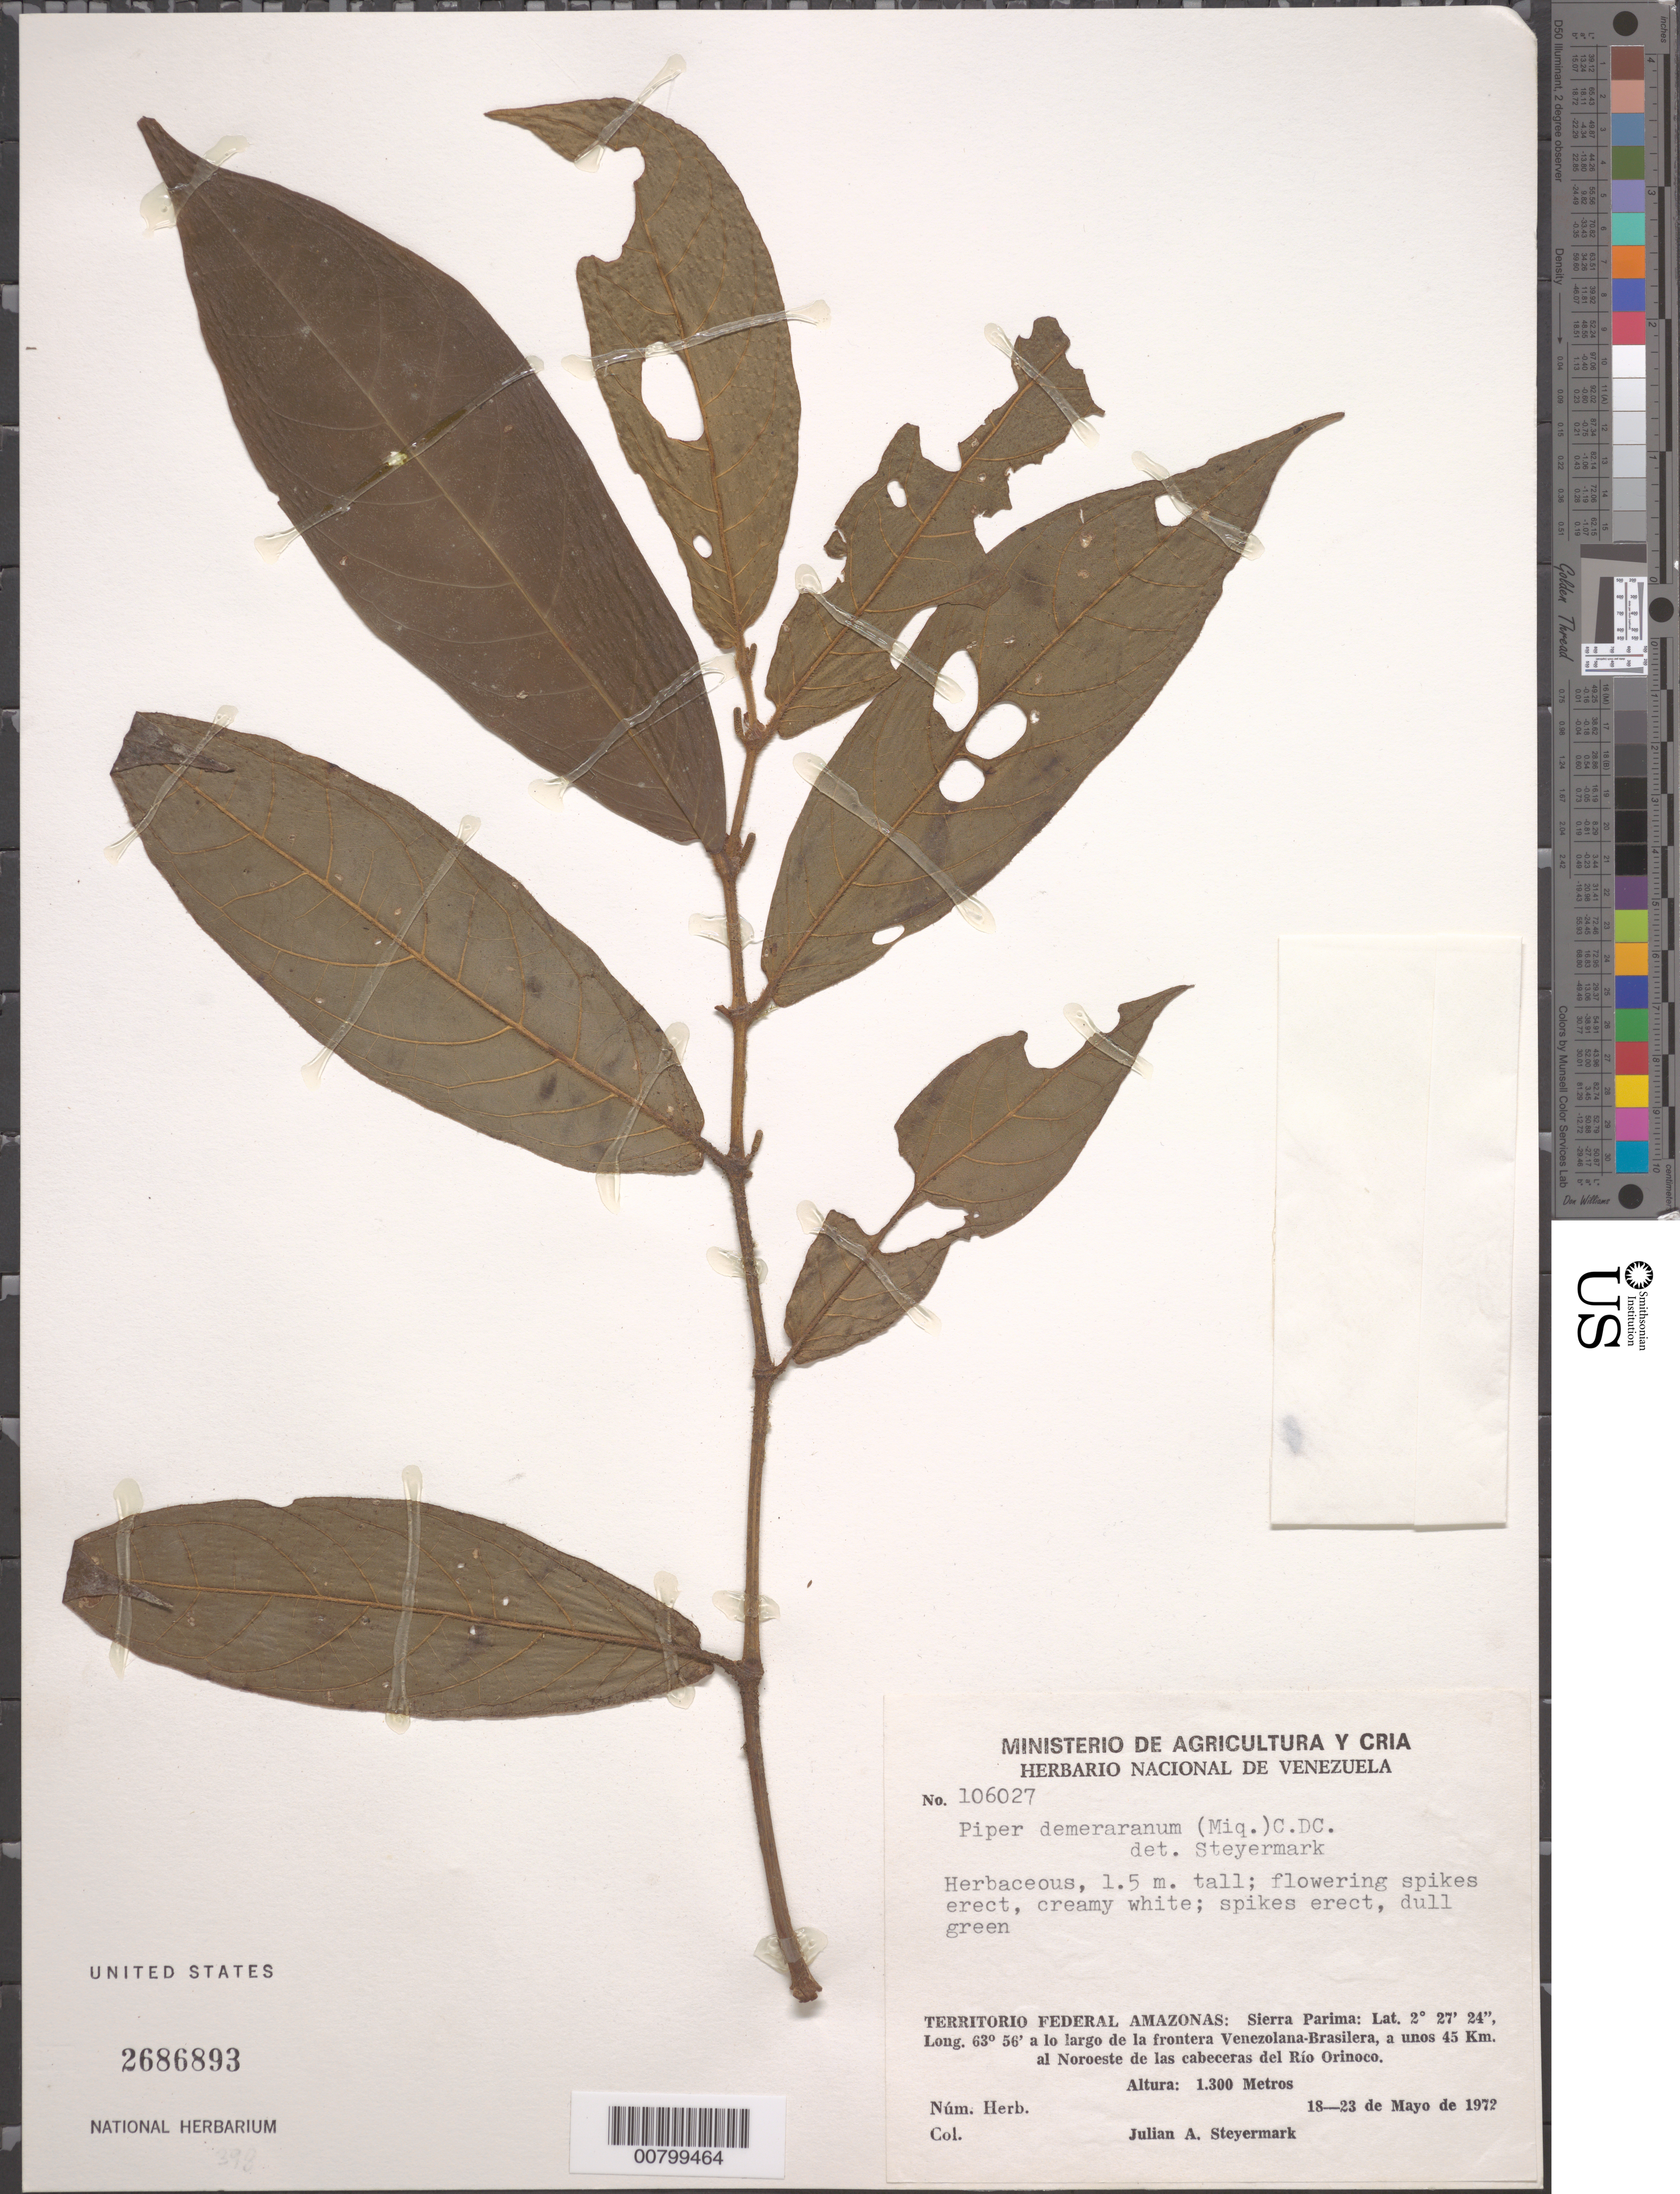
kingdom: Plantae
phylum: Tracheophyta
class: Magnoliopsida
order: Piperales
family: Piperaceae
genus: Piper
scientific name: Piper demeraranum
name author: (Miq.) C. DC.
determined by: Steyermark, Julian A., (VEN)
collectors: J. Steyermark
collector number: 106027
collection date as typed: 18-May-72 to 23-May-72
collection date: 1972-05-18/1972-05-23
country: Venezuela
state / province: Amazonas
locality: Sierra Parima, la frontera Venezolana-Brasilera, a unos 45 km al noroeste de las cabeceras del Río Orinoco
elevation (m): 1300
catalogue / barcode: US 2686893